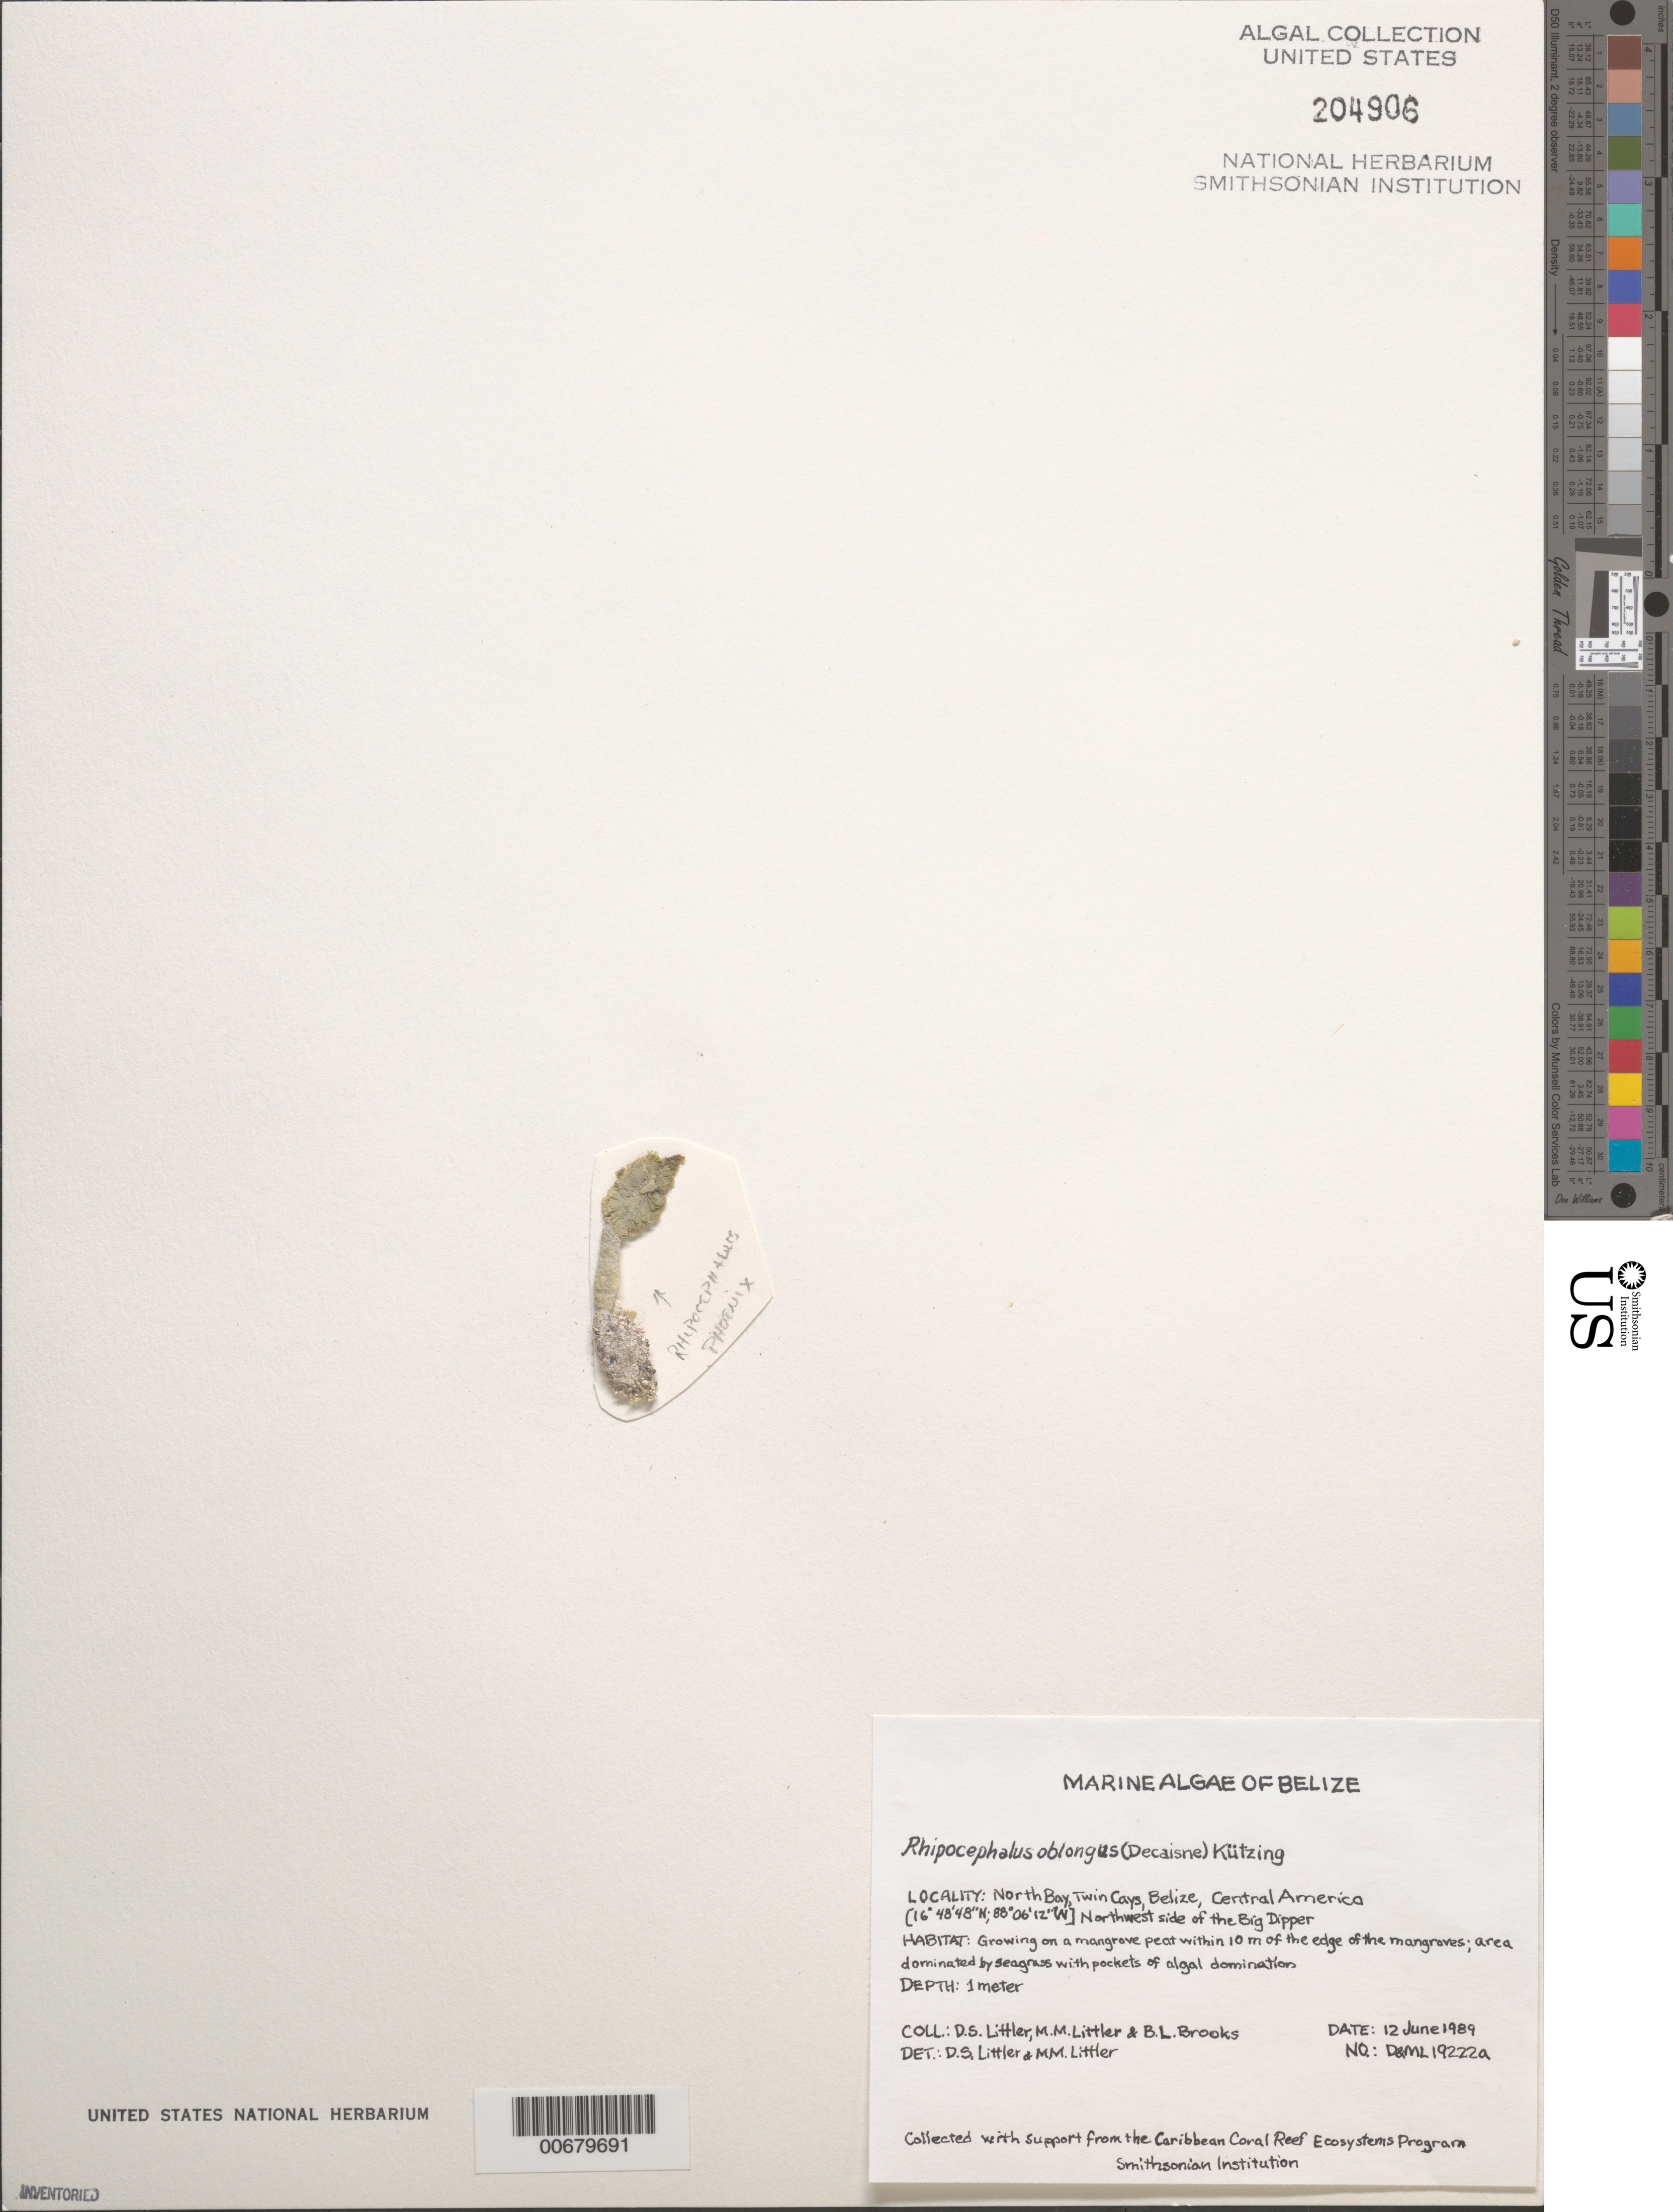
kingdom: Plantae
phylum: Chlorophyta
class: Ulvophyceae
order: Bryopsidales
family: Udoteaceae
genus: Rhipocephalus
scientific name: Rhipocephalus oblongus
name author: (Decne.) Kütz.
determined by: Littler, D. S.; Littler, M. M.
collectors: D. S. Littler, M. M. Littler & B. Brooks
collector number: D&ML 19222a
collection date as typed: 12 Jun 1989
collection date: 1989-06-12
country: Belize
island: Twin Cays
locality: North Bay, Big Dipper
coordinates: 16 48' 48" N, 88 06' 12" W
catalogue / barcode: US 204906